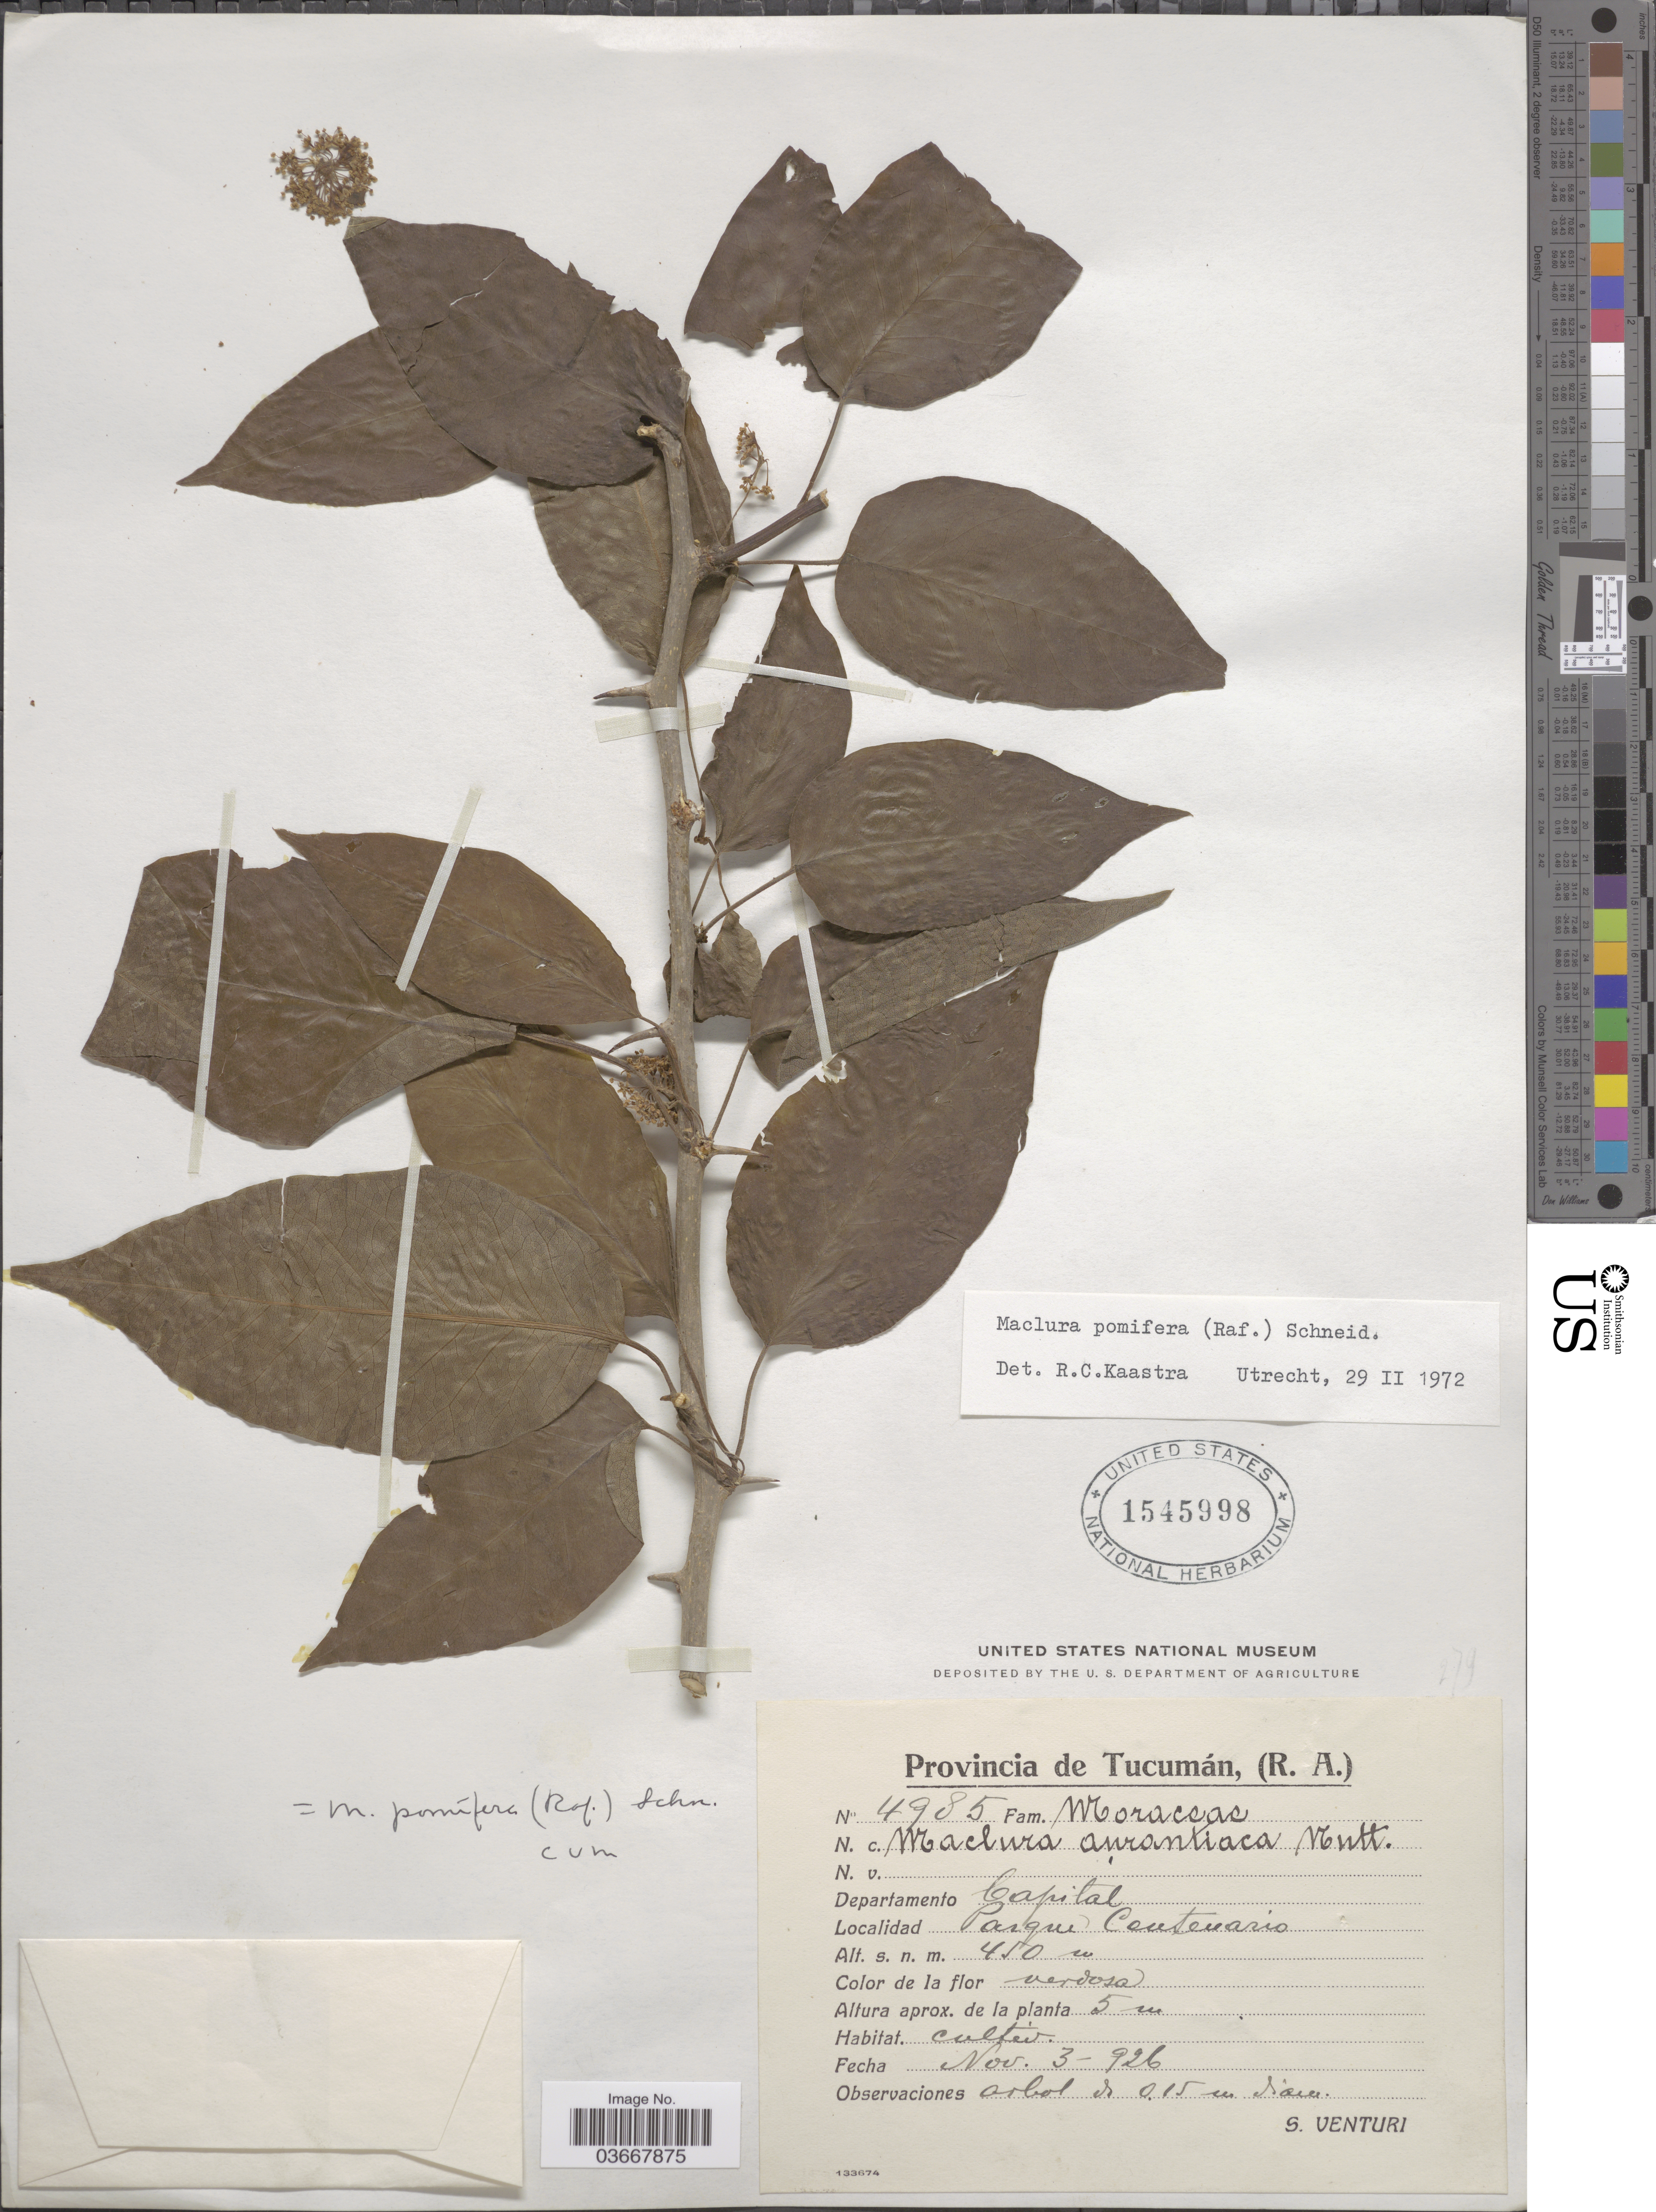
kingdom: Plantae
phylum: Tracheophyta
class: Magnoliopsida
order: Rosales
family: Moraceae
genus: Maclura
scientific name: Maclura pomifera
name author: (Raf.) C.K. Schneid.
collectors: S. Venturi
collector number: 4985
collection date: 1926-11-03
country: Argentina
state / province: Tucuman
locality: Departamento Capital. Parque Centenario.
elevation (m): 450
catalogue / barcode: US 1545998